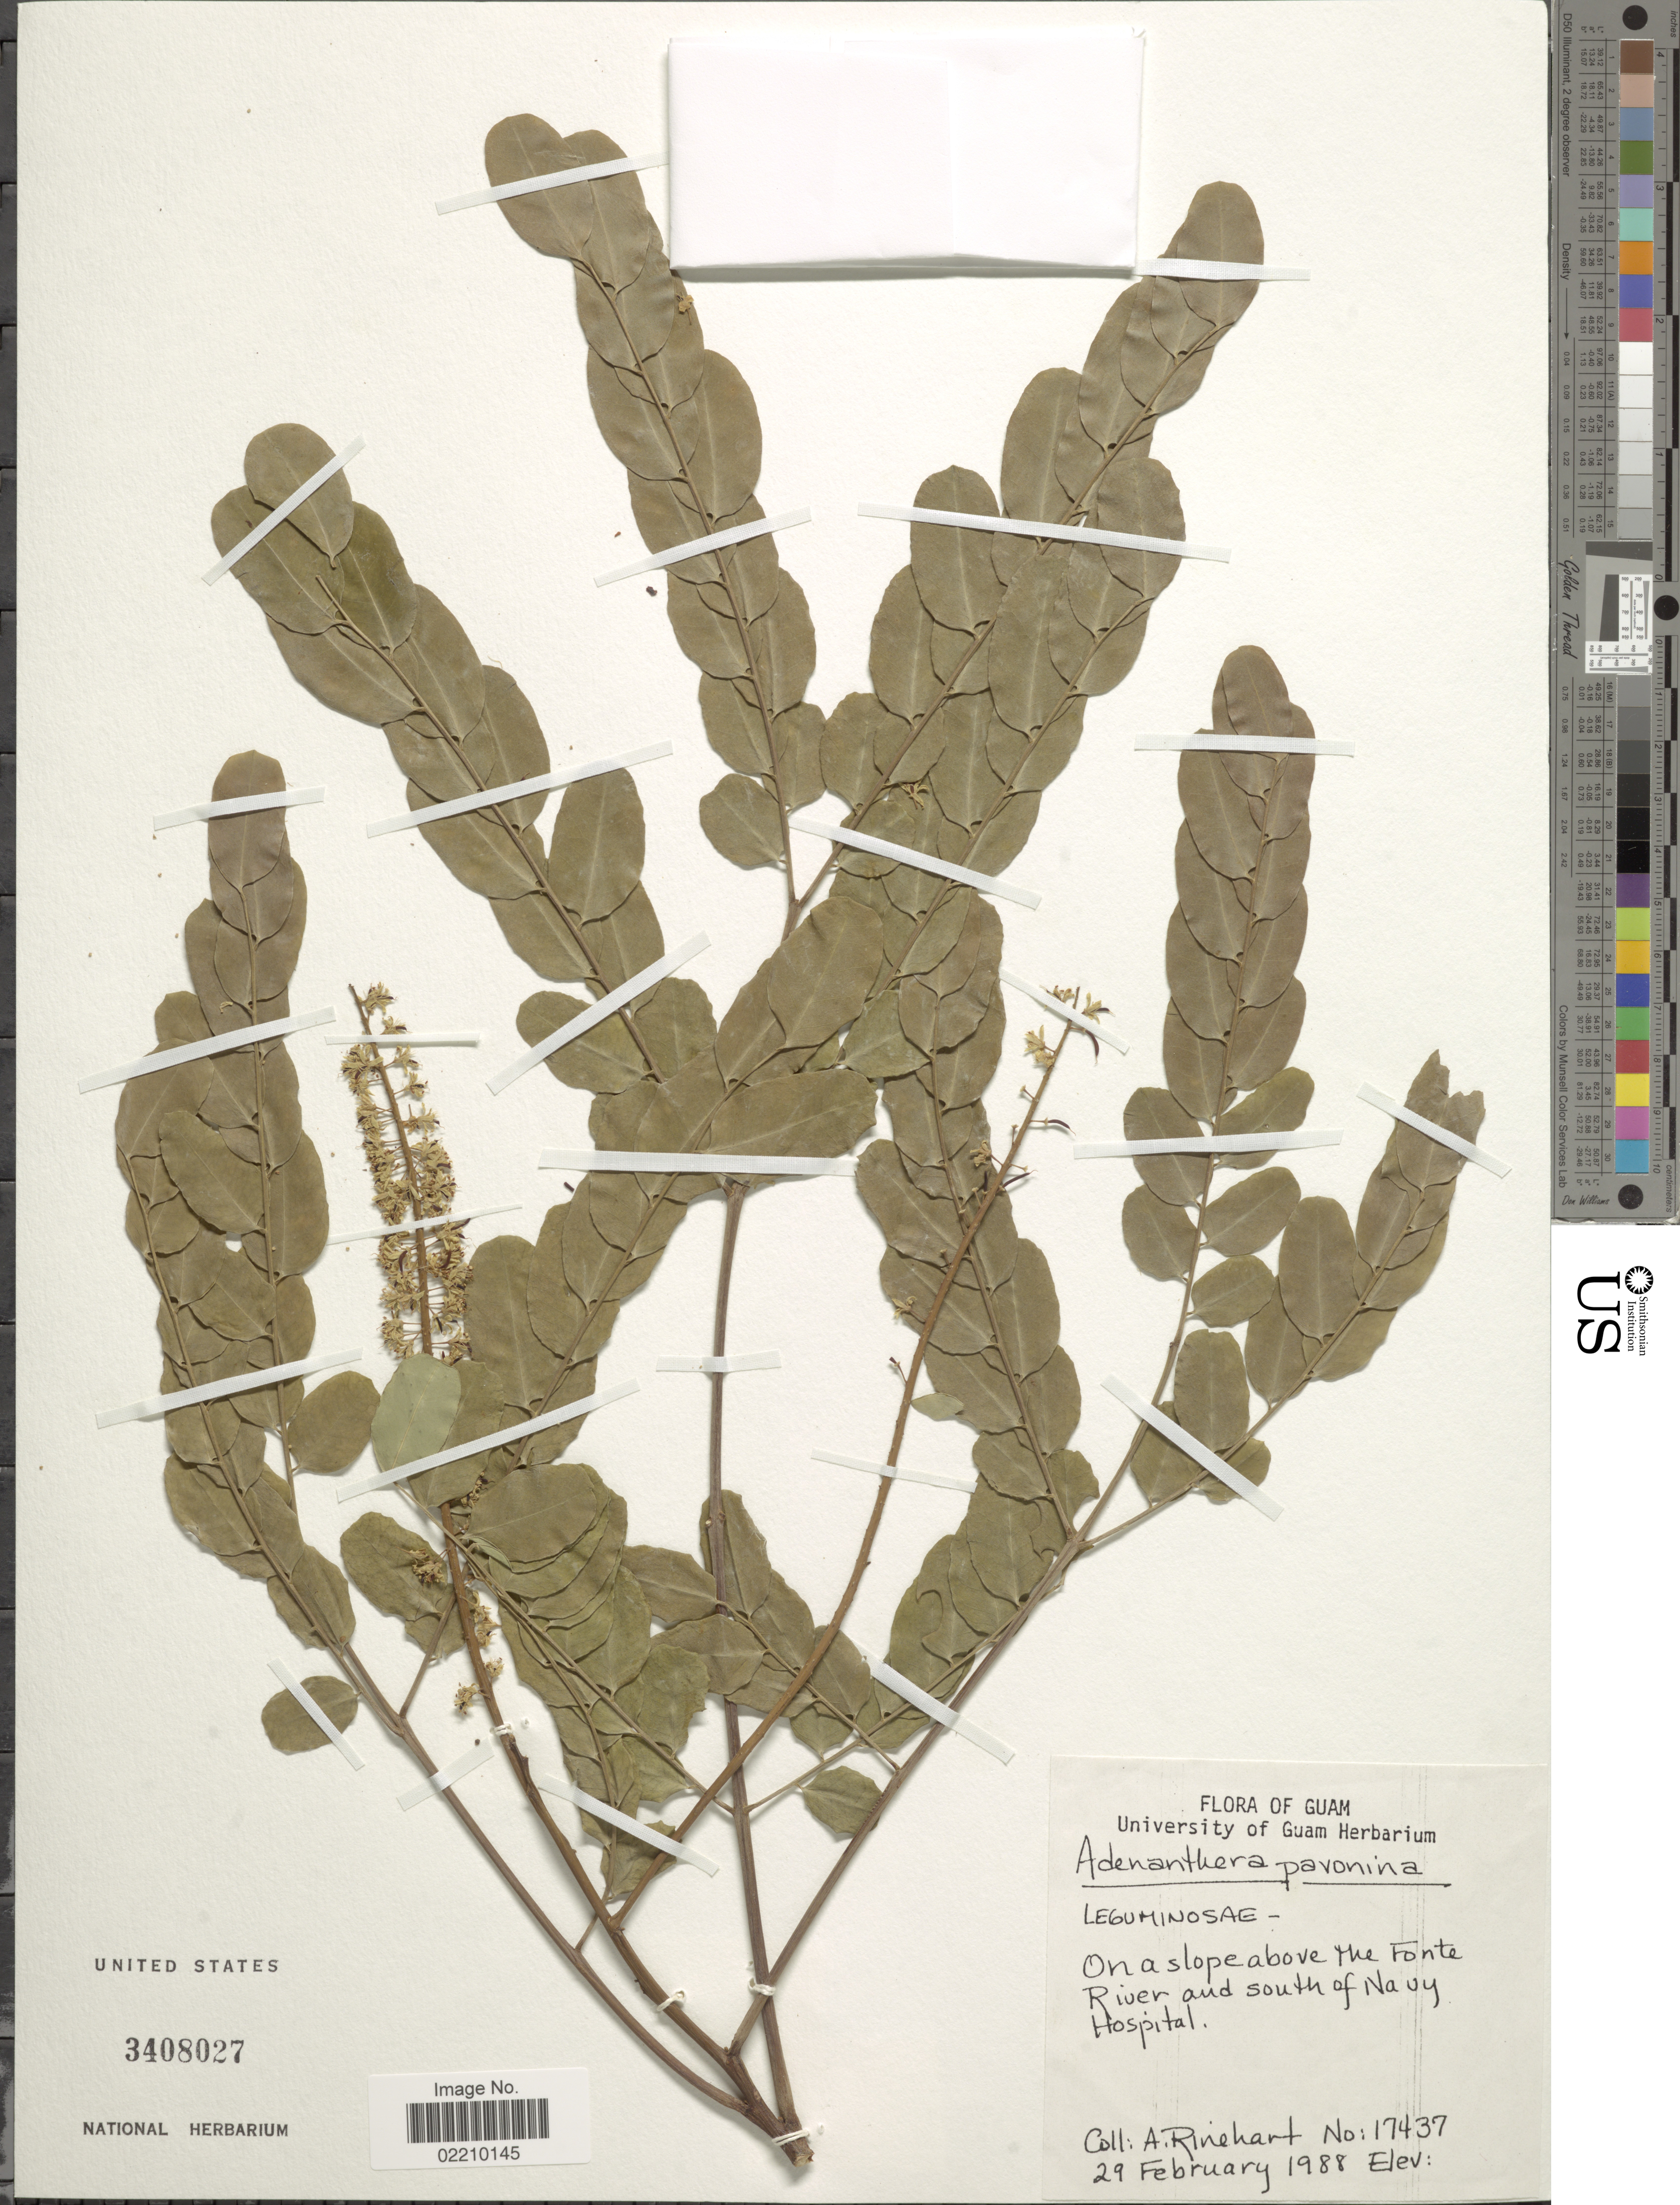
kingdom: Plantae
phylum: Tracheophyta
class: Magnoliopsida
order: Fabales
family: Fabaceae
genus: Adenanthera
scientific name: Adenanthera pavonina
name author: L.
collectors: A. Rinehart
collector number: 17437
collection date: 1988-02-29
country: Guam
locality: On a slope above the Fonte River and south of Navy Hospital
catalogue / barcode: US 3408027